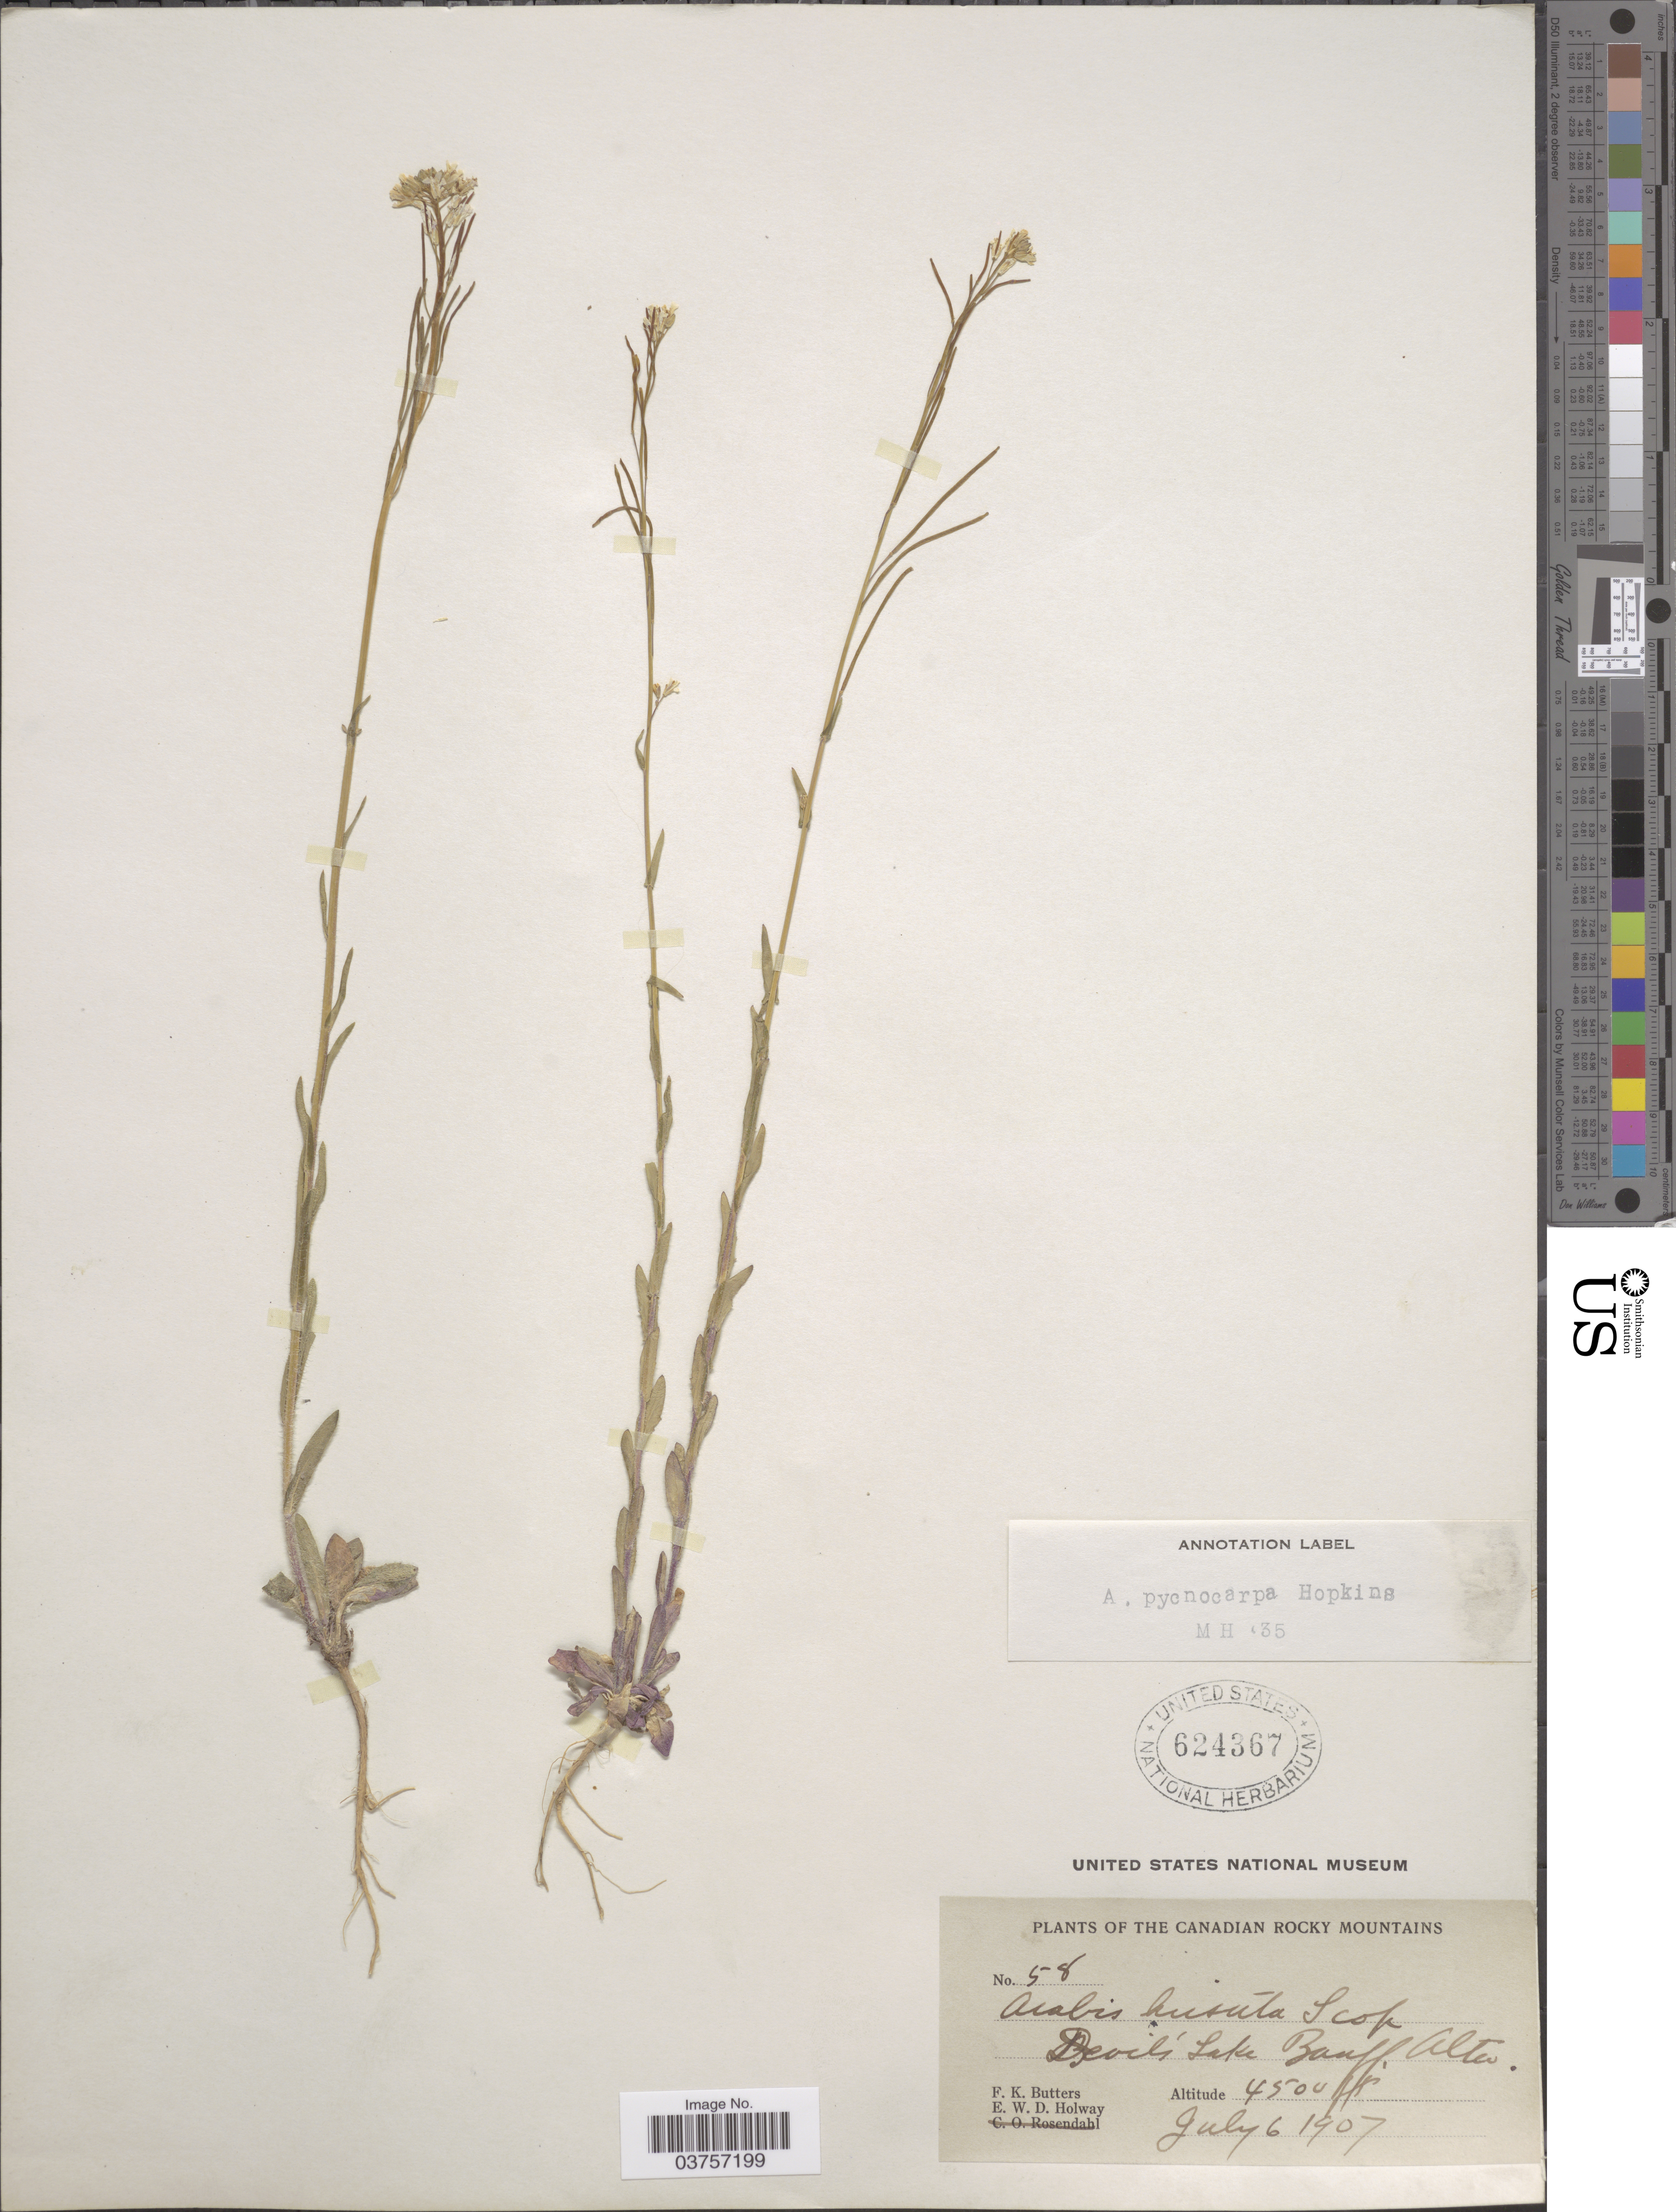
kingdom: Plantae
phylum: Tracheophyta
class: Magnoliopsida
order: Brassicales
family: Brassicaceae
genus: Arabis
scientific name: Arabis hirsuta var. pycnocarpa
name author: M. Hopkins & Rollins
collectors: F. K. Butters & E. W. D. Holway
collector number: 58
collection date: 1907-07-06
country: Canada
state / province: Alberta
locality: The Canadian Rocky Mountains; Devils Lake Banff, Alta.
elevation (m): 1372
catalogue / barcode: US 624367